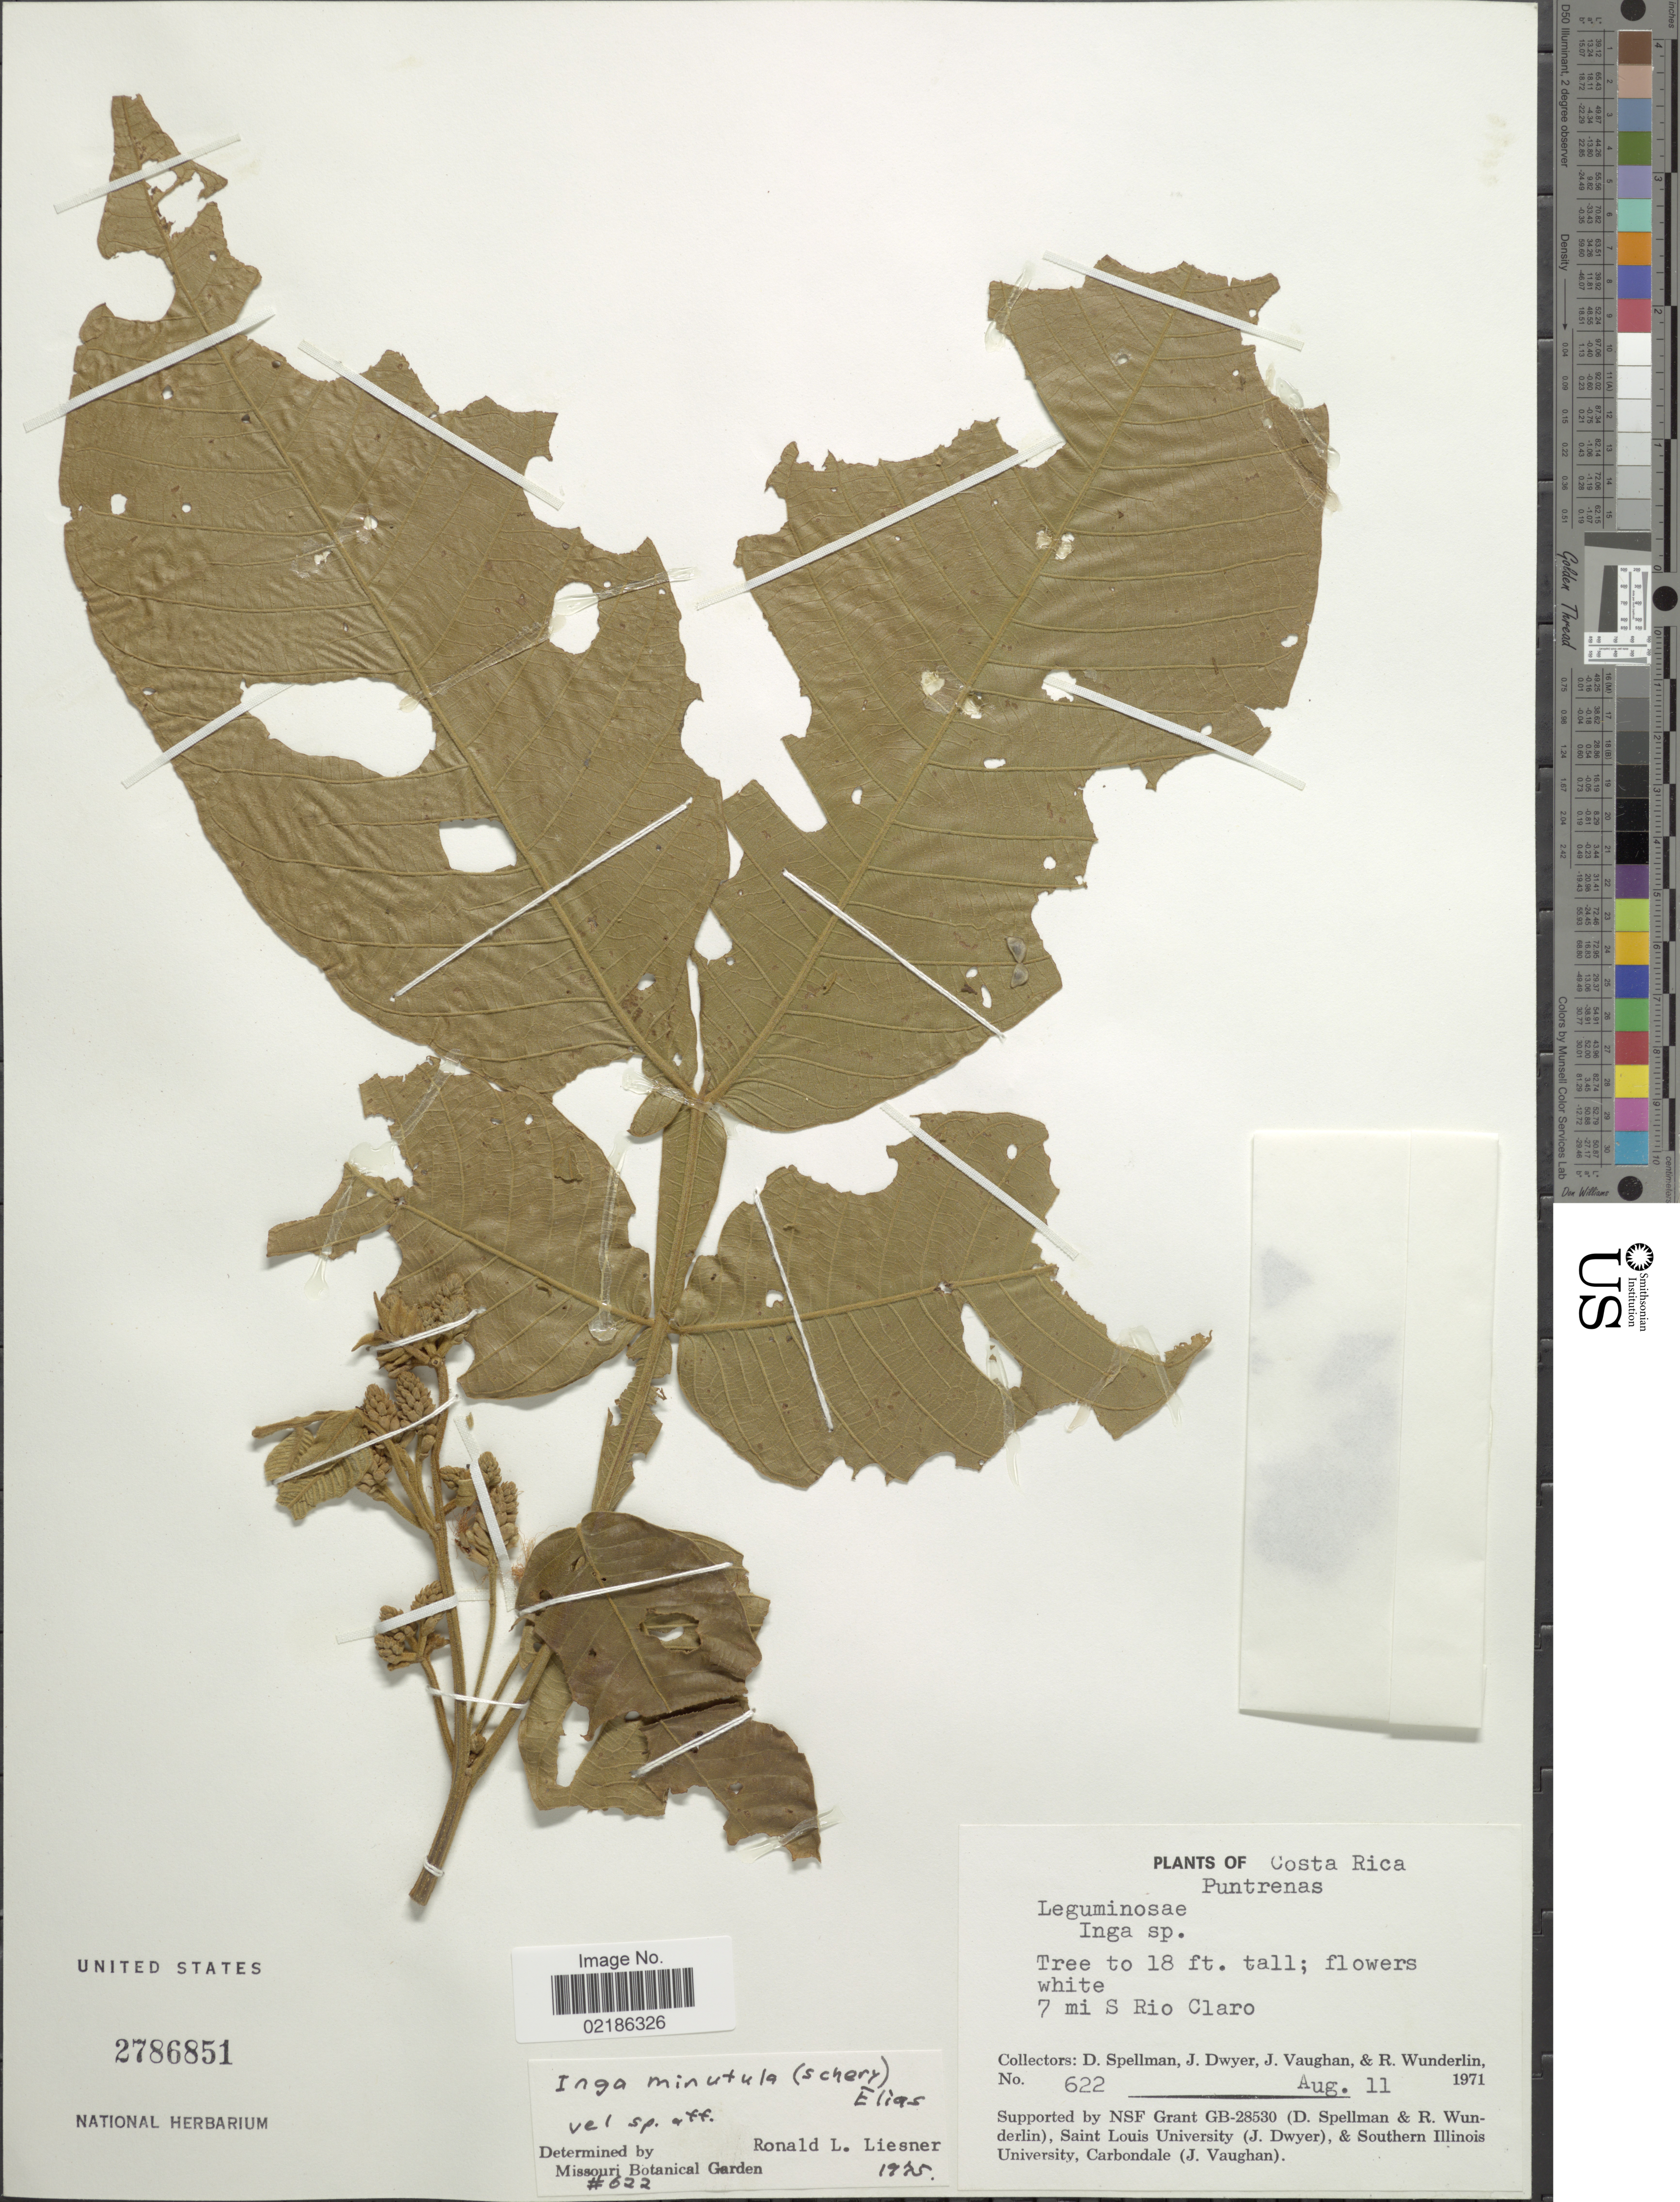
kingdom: Plantae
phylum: Tracheophyta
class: Magnoliopsida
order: Fabales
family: Fabaceae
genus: Inga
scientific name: Inga minutula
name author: (Schery) T.S. Elias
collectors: D. Spellman, J. Dwyer, J. Vaughan & R. P. Wunderlin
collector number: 622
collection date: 1971-08-11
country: Costa Rica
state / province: Puntarenas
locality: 7 mi S Rio Claro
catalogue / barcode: US 2786851